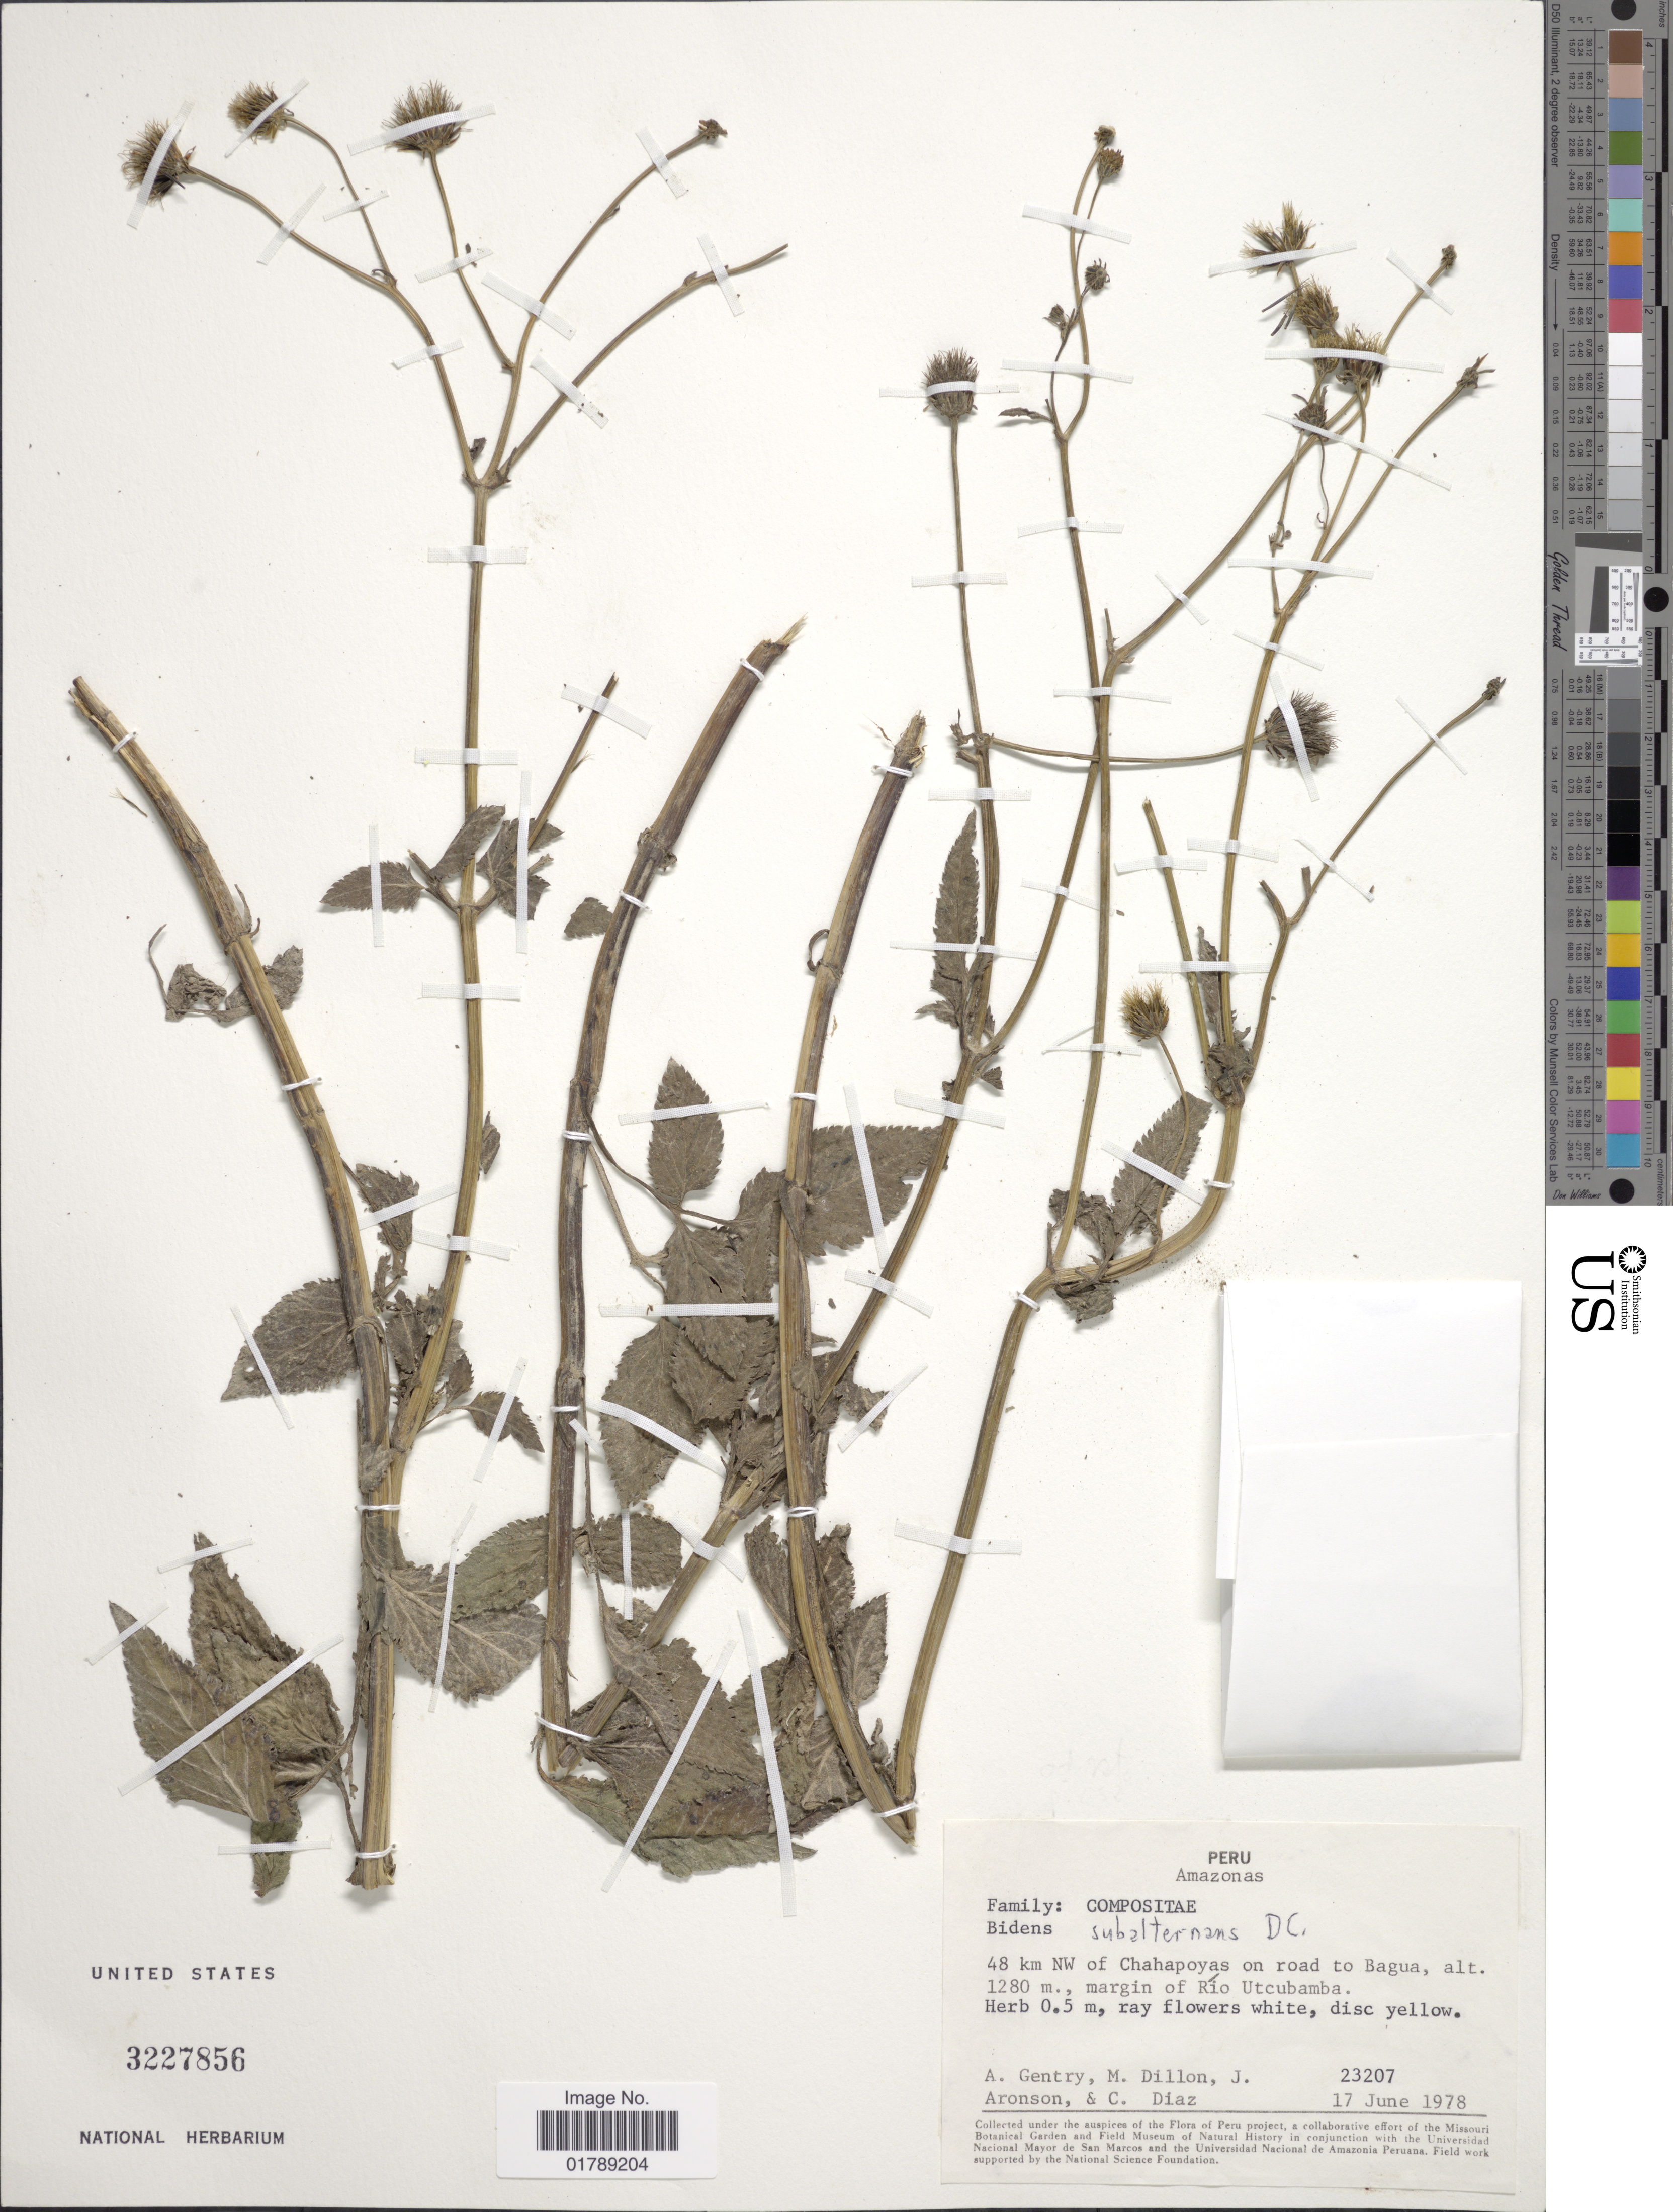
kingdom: Plantae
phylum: Tracheophyta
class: Magnoliopsida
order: Asterales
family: Asteraceae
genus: Bidens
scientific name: Bidens subalternans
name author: DC.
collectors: A. H. Gentry, M. O. Dillon, J. Aronson & C. Díaz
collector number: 23207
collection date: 1978-06-17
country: Peru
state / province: Amazonas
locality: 48 km NW of Chahapoyas on road to Bagua, margin of Río Utcubamba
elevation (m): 1280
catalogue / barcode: US 3227856